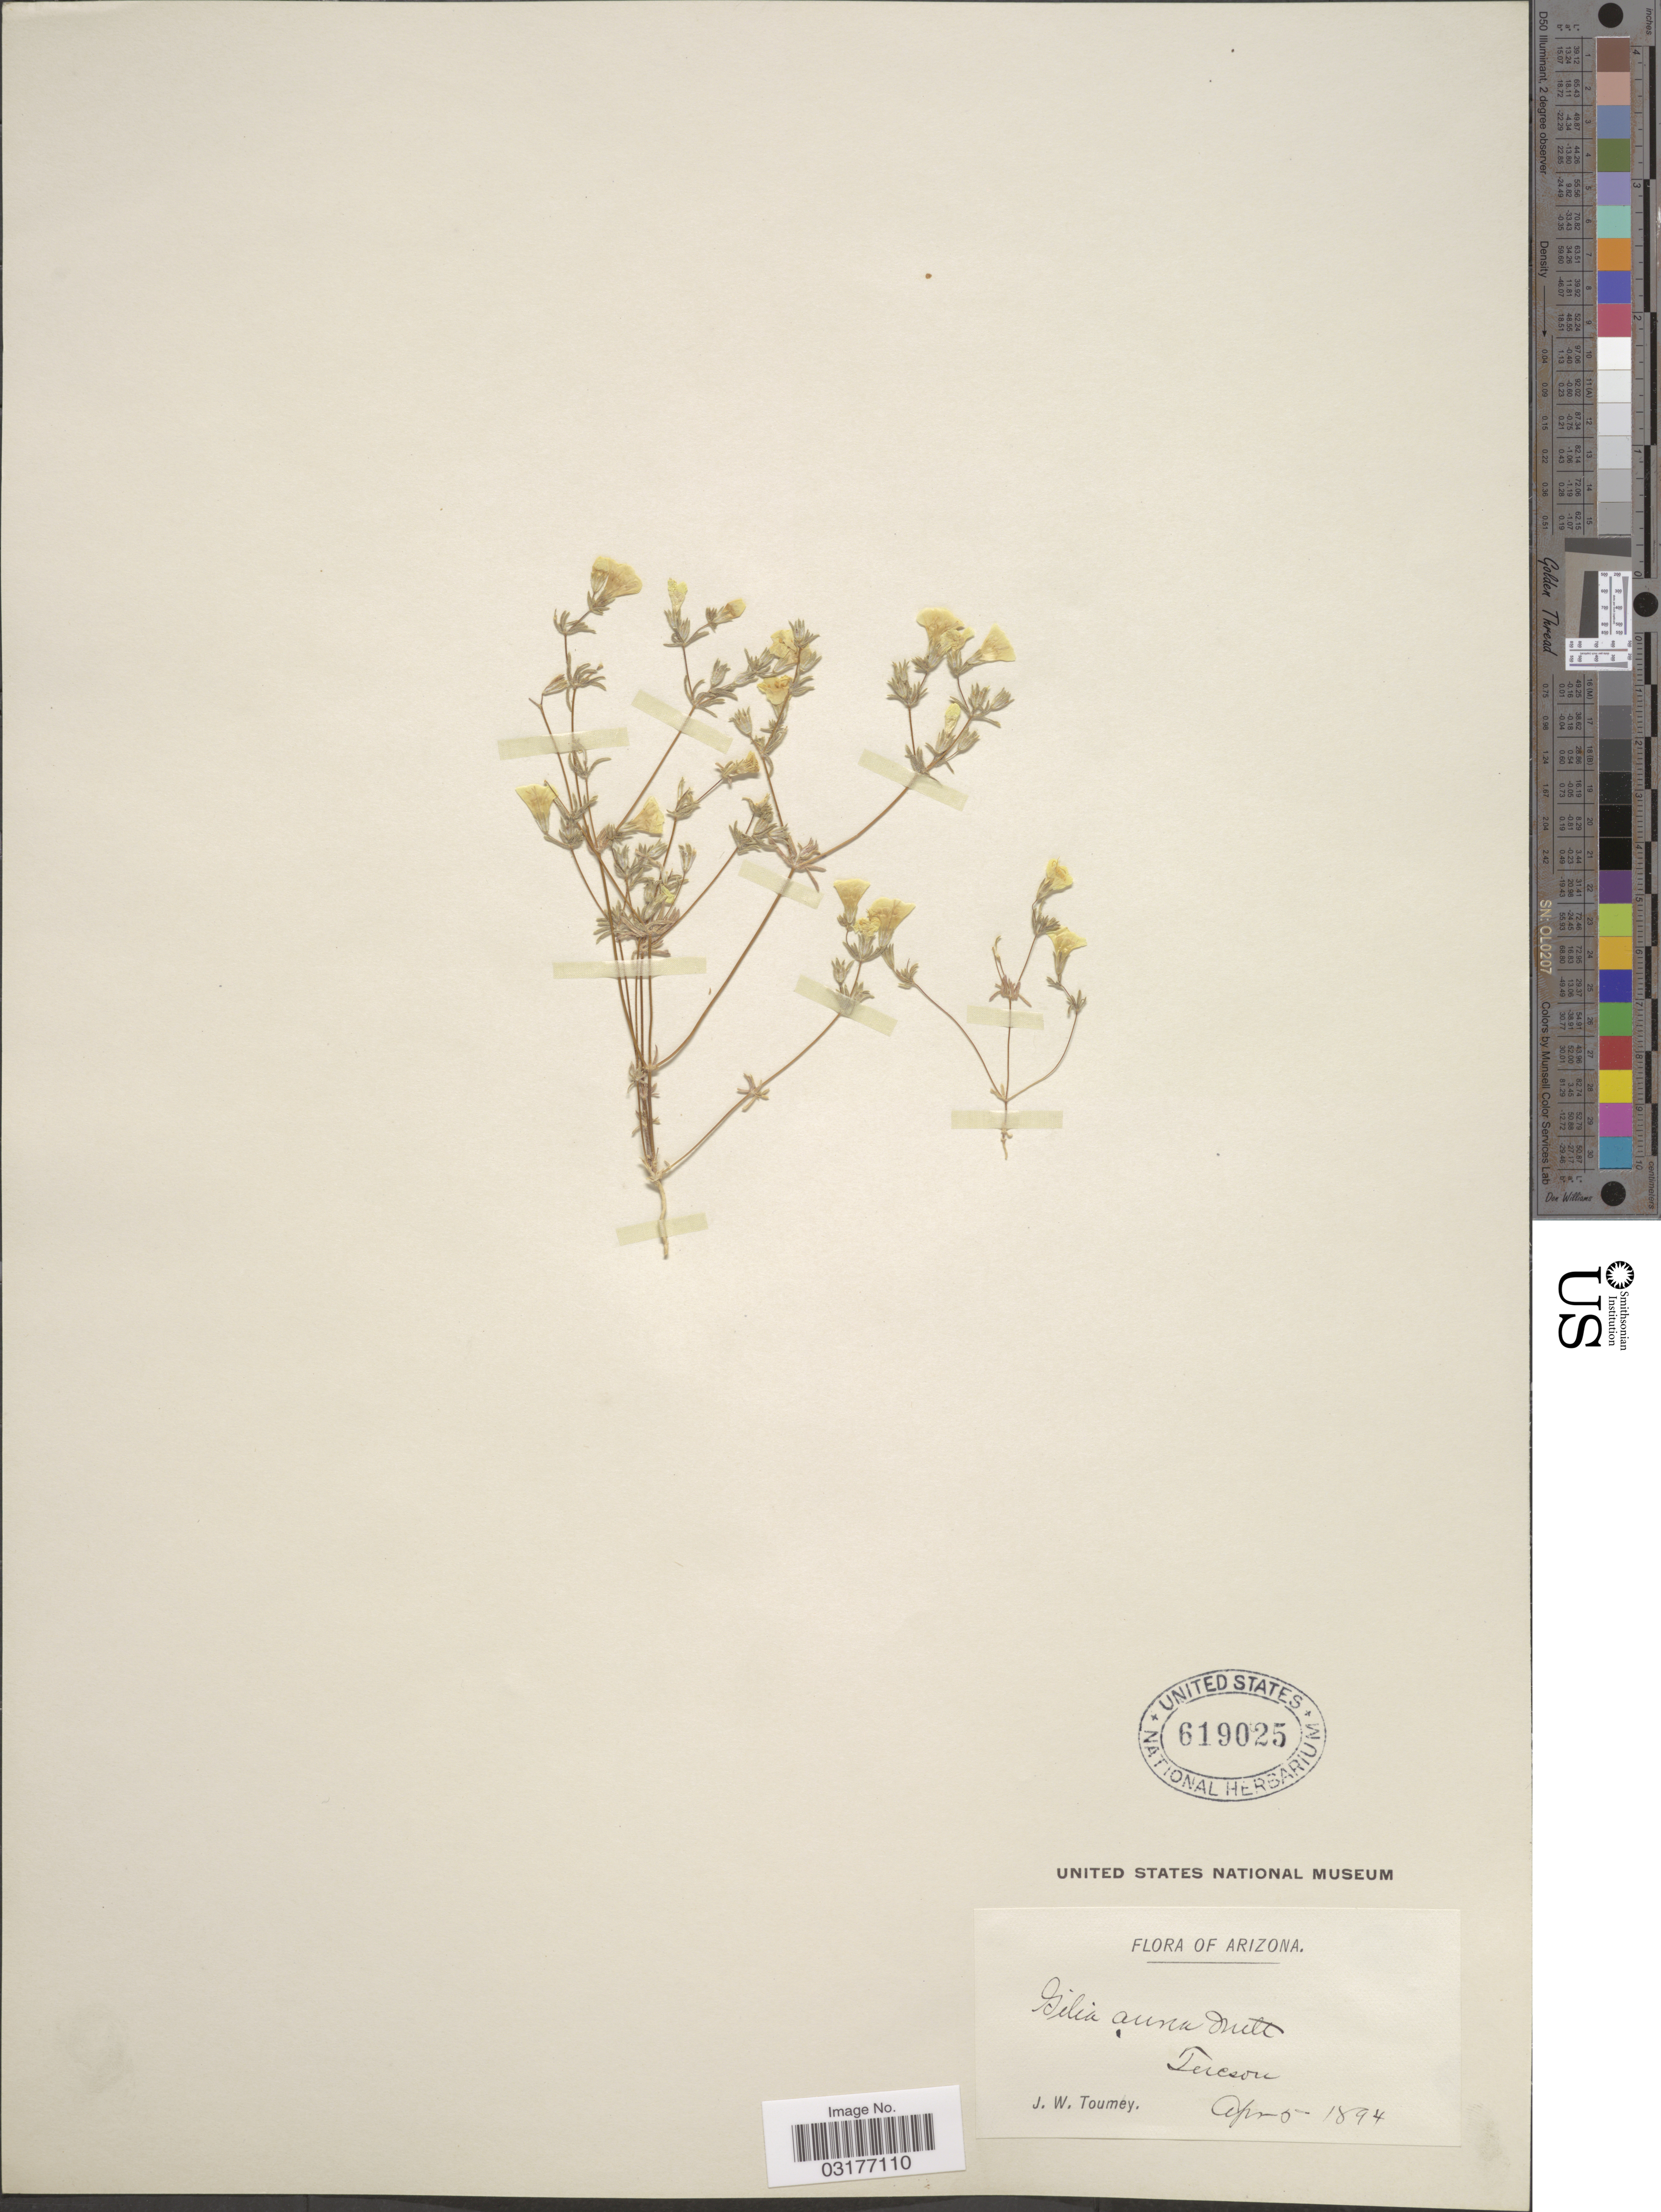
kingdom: Plantae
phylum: Tracheophyta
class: Magnoliopsida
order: Ericales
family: Polemoniaceae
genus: Leptosiphon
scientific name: Leptosiphon chrysanthus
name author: J.M. Porter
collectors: J. W. Toumey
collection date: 1894-04-05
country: United States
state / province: Arizona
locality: Tucson.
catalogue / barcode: US 619025